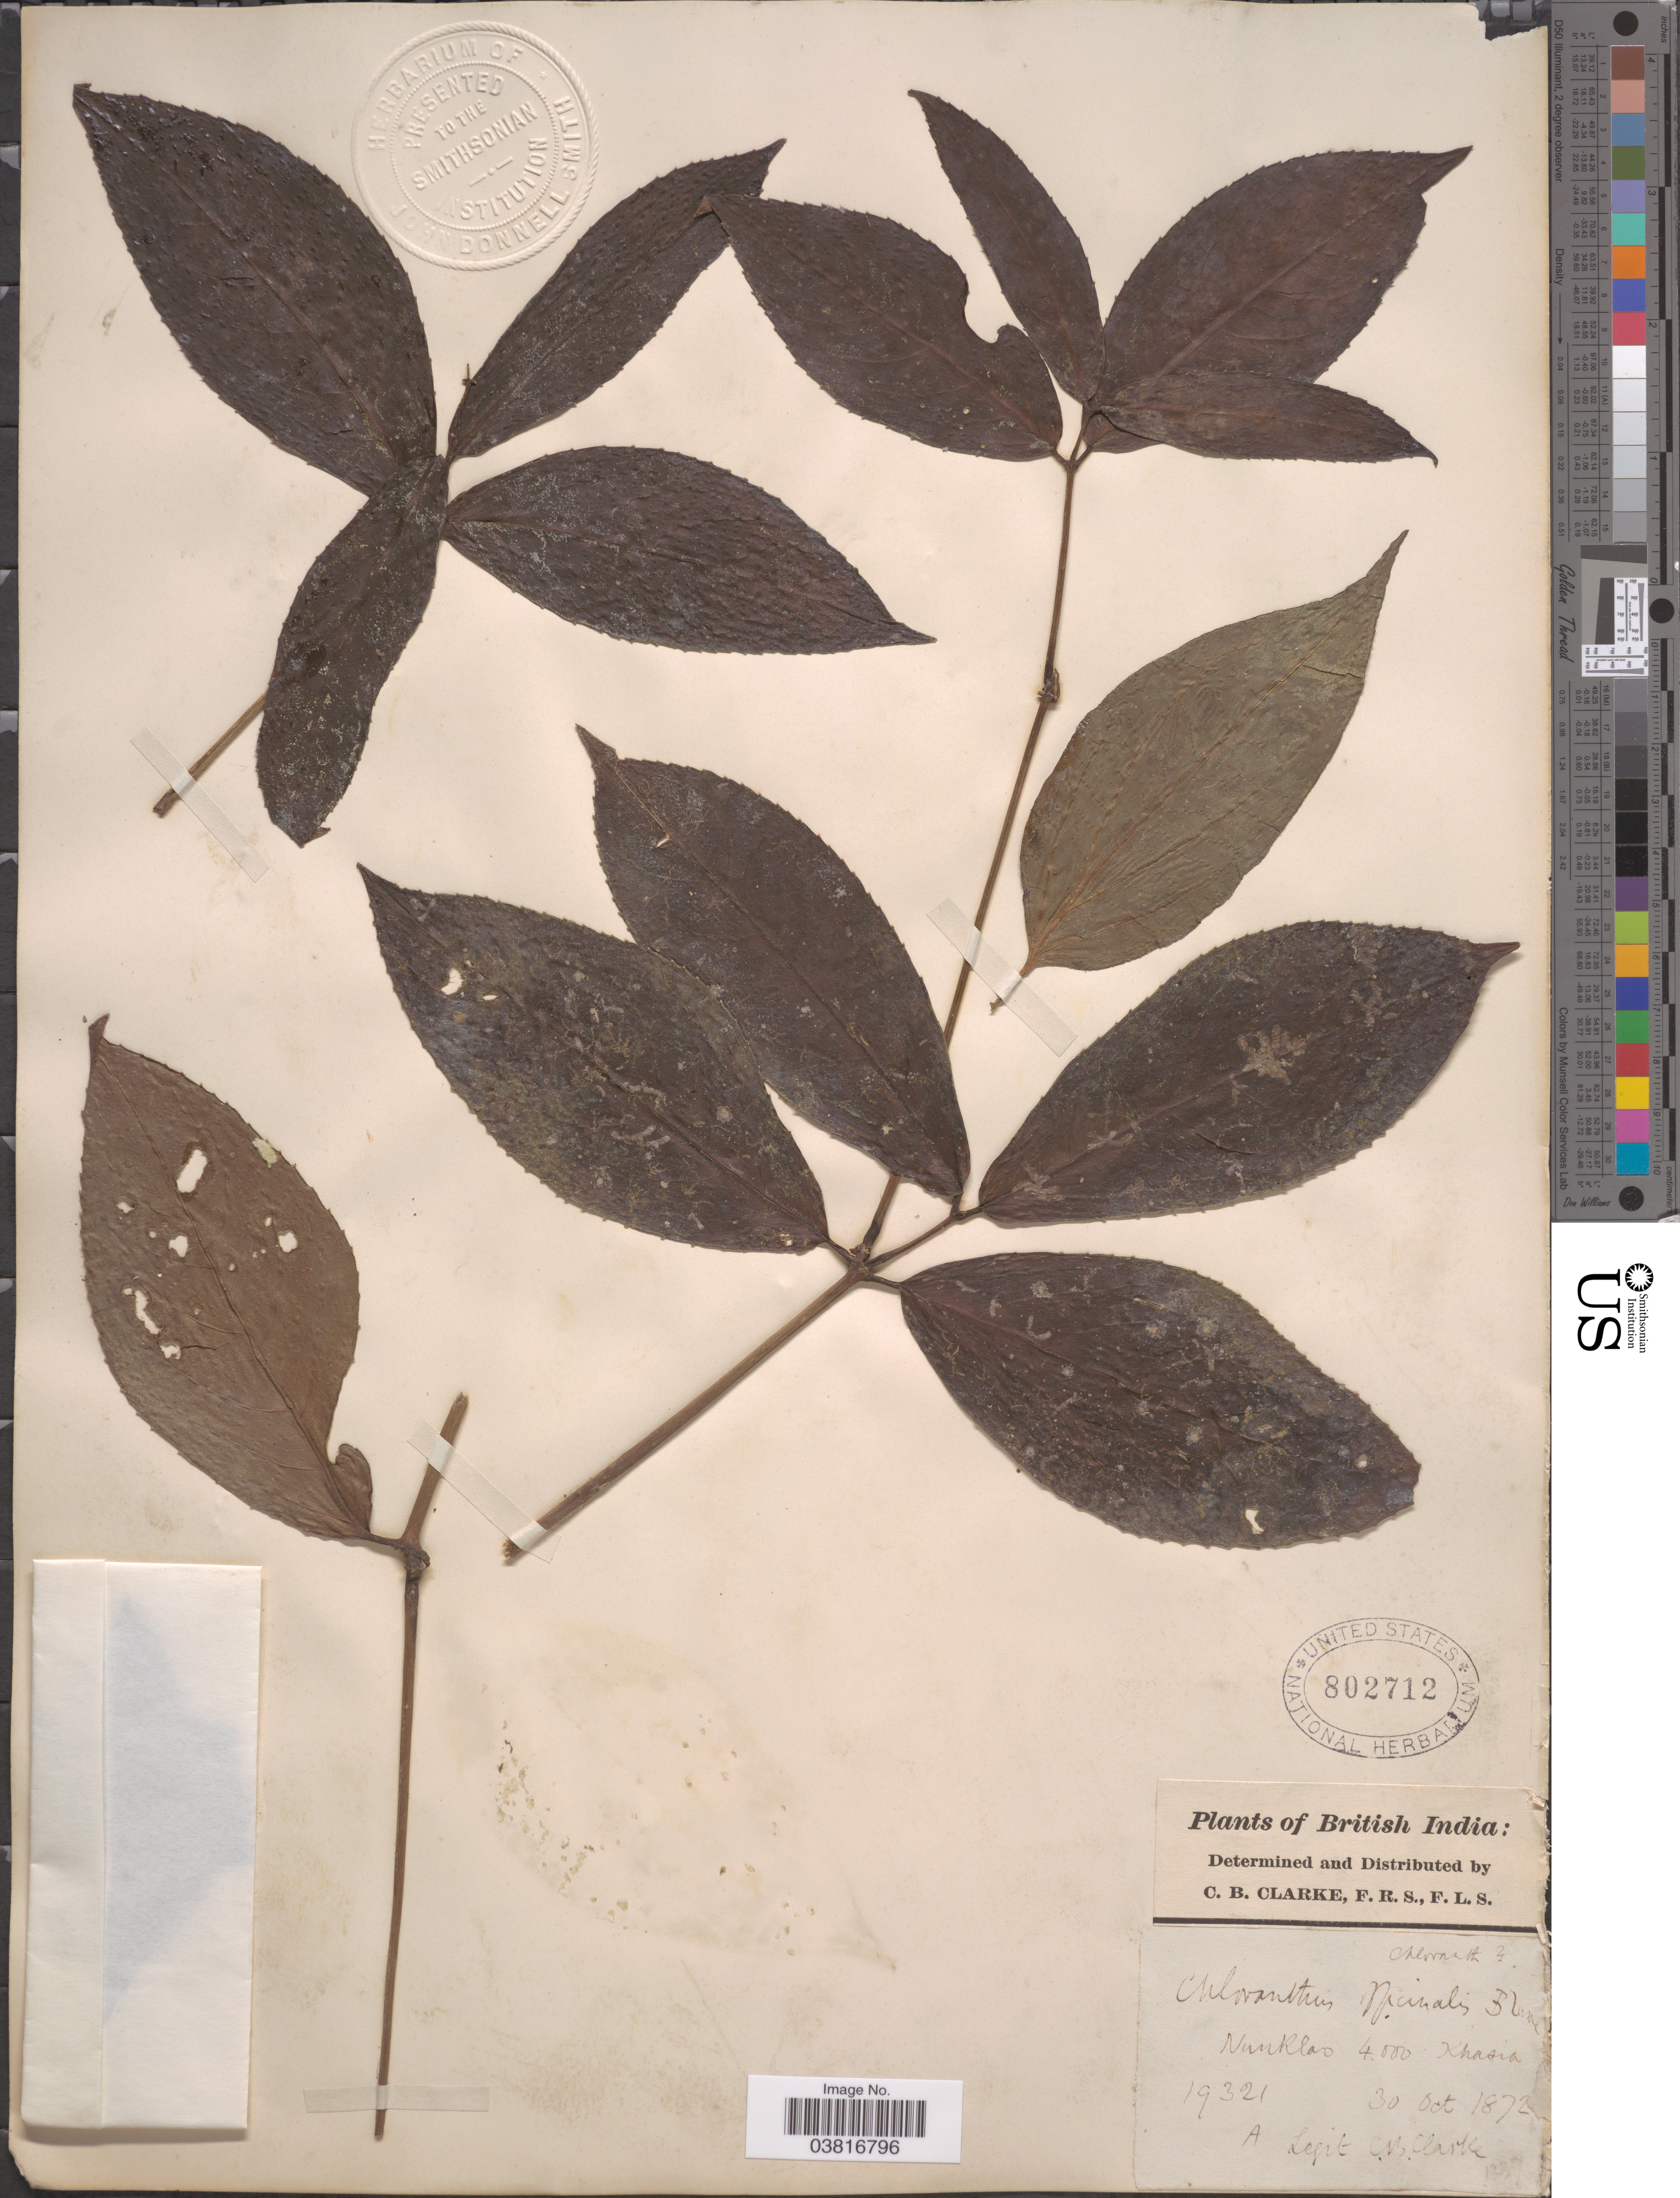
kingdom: Plantae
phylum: Tracheophyta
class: Magnoliopsida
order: Chloranthales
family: Chloranthaceae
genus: Chloranthus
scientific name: Chloranthus officinalis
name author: Blume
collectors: C. B. Clarke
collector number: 19321 A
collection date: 1872-10-30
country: India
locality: British India. Nunklao Khasia.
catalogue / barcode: US 802712